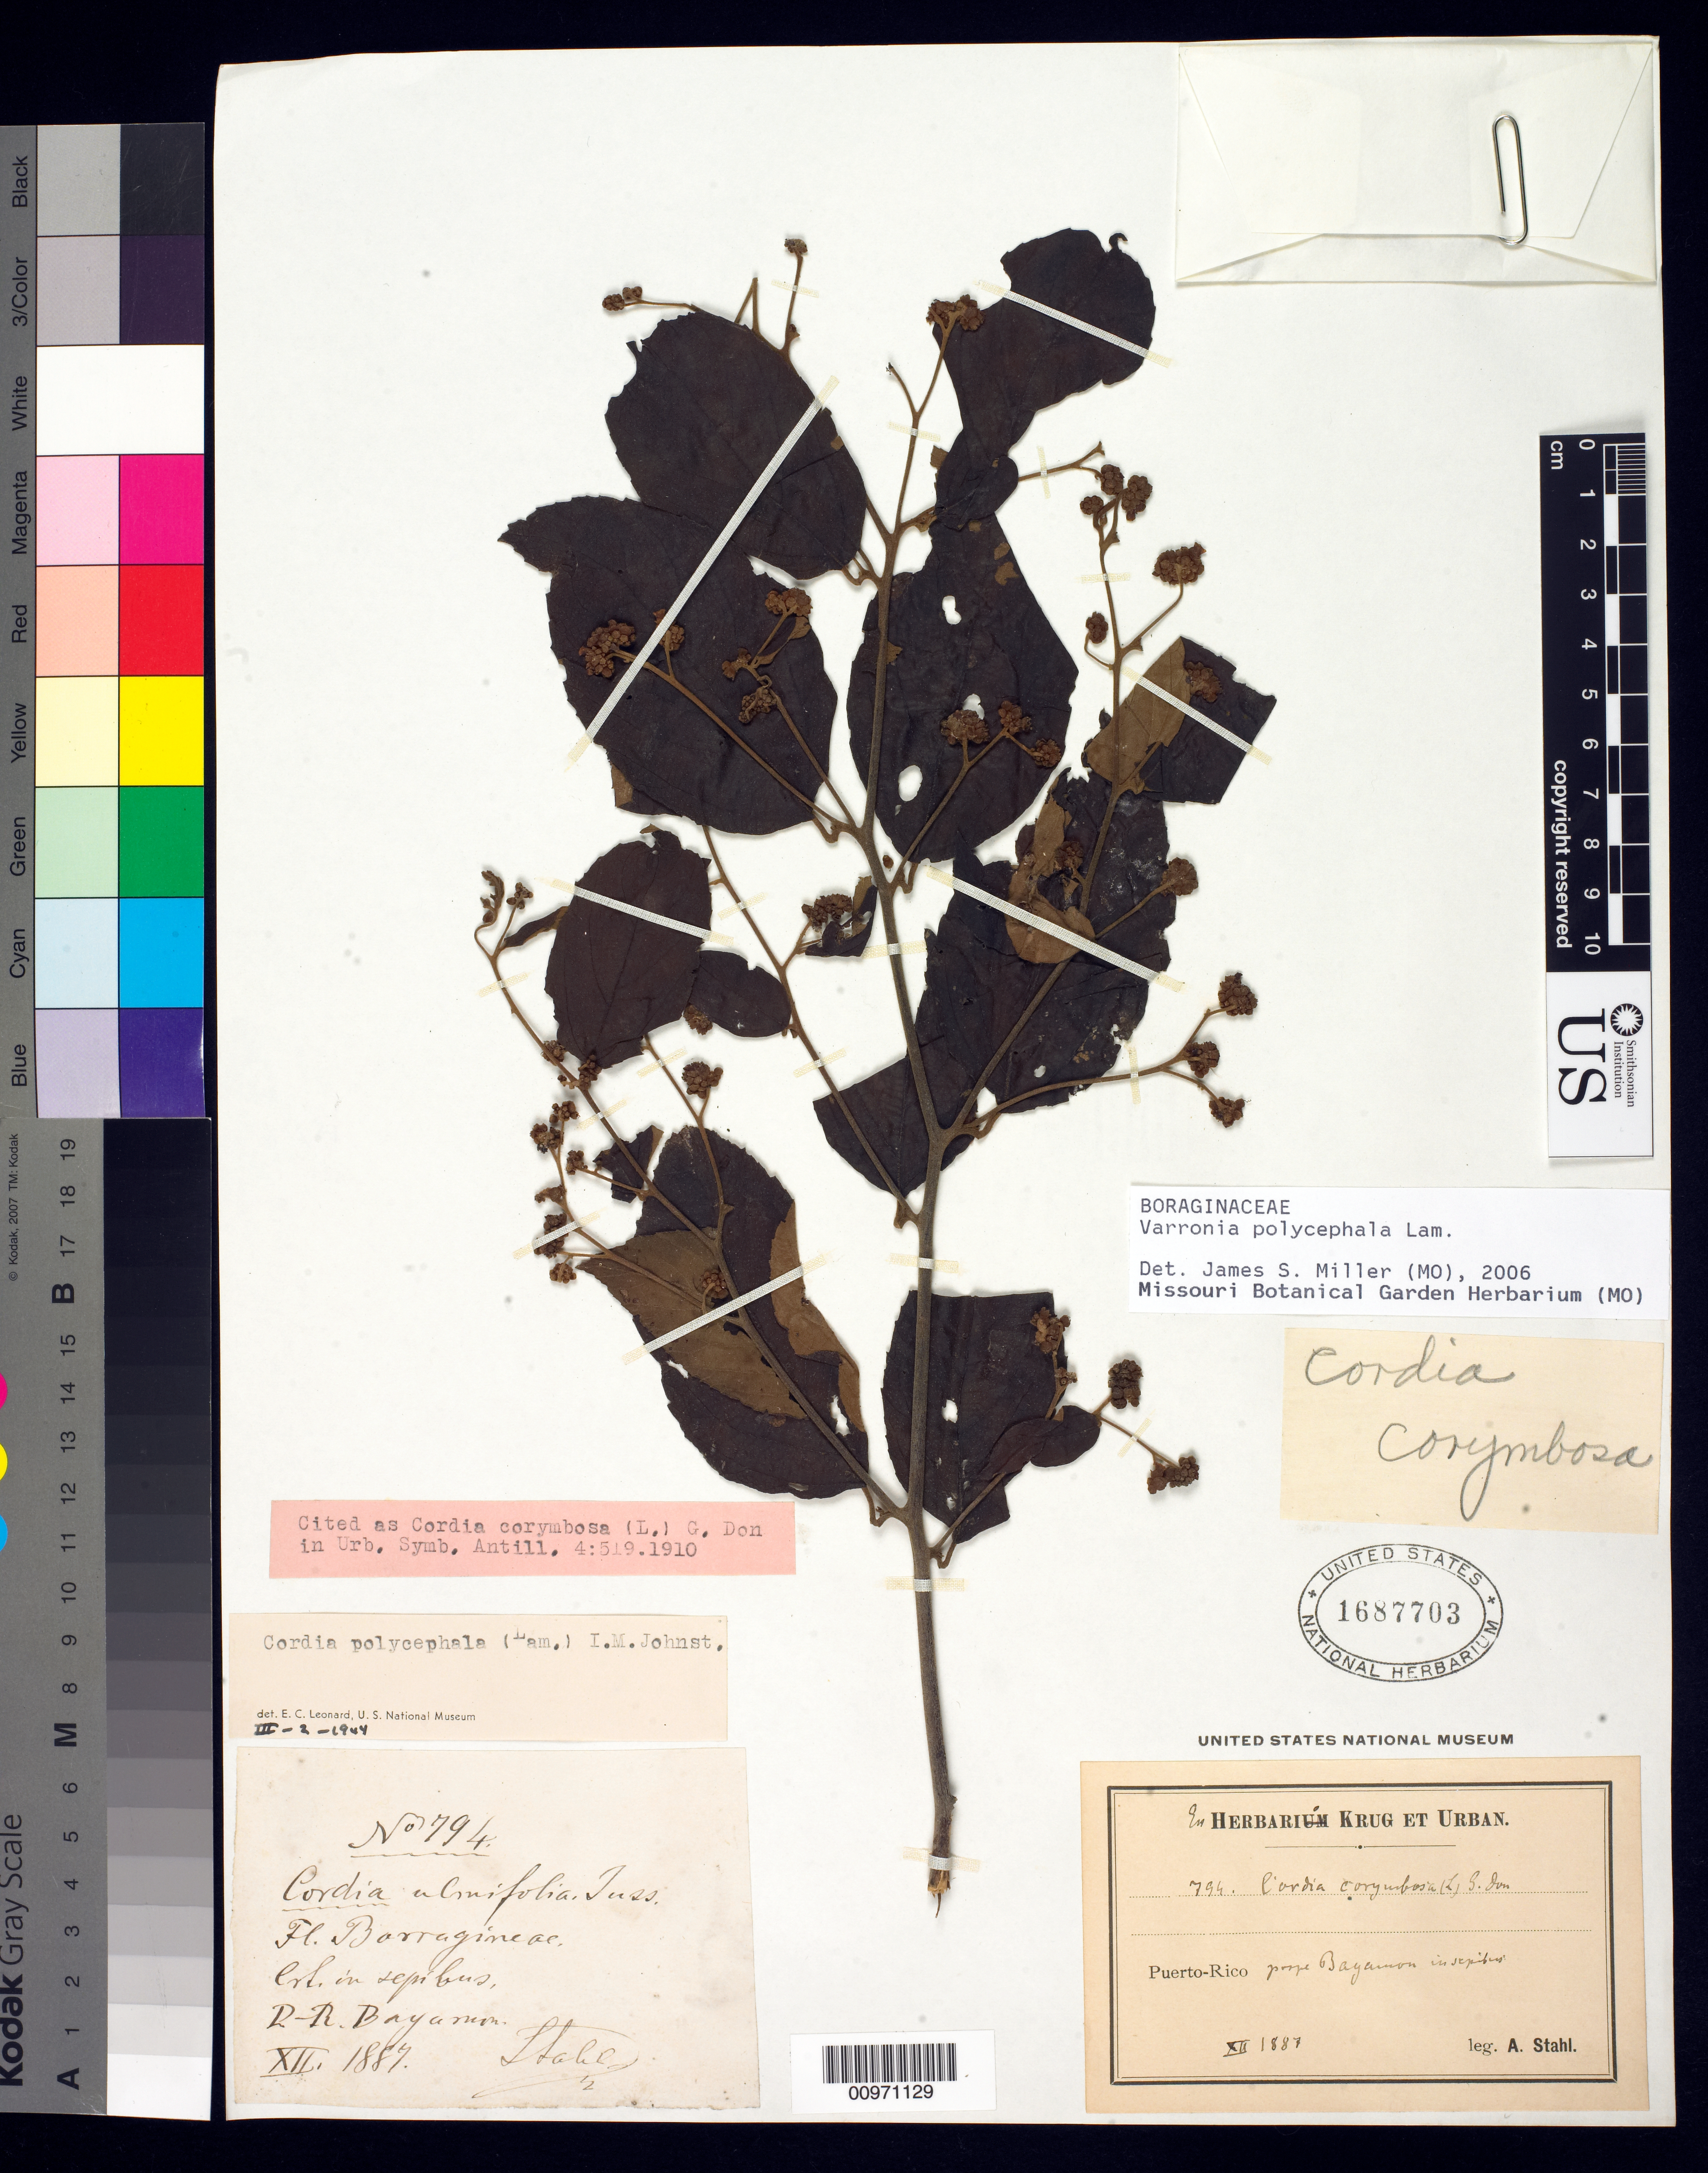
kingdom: Plantae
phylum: Tracheophyta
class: Magnoliopsida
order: Boraginales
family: Cordiaceae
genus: Varronia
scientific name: Varronia polycephala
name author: Lam.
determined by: Miller, James S., (MO), Missouri Botanical Garden (UNITED STATES)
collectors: A. Stahl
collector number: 794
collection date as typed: Dec 1887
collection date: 1887-12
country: Puerto Rico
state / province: Bayamón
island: Puerto Rico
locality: Prope Bagamon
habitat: In sepibus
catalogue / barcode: US 1687703